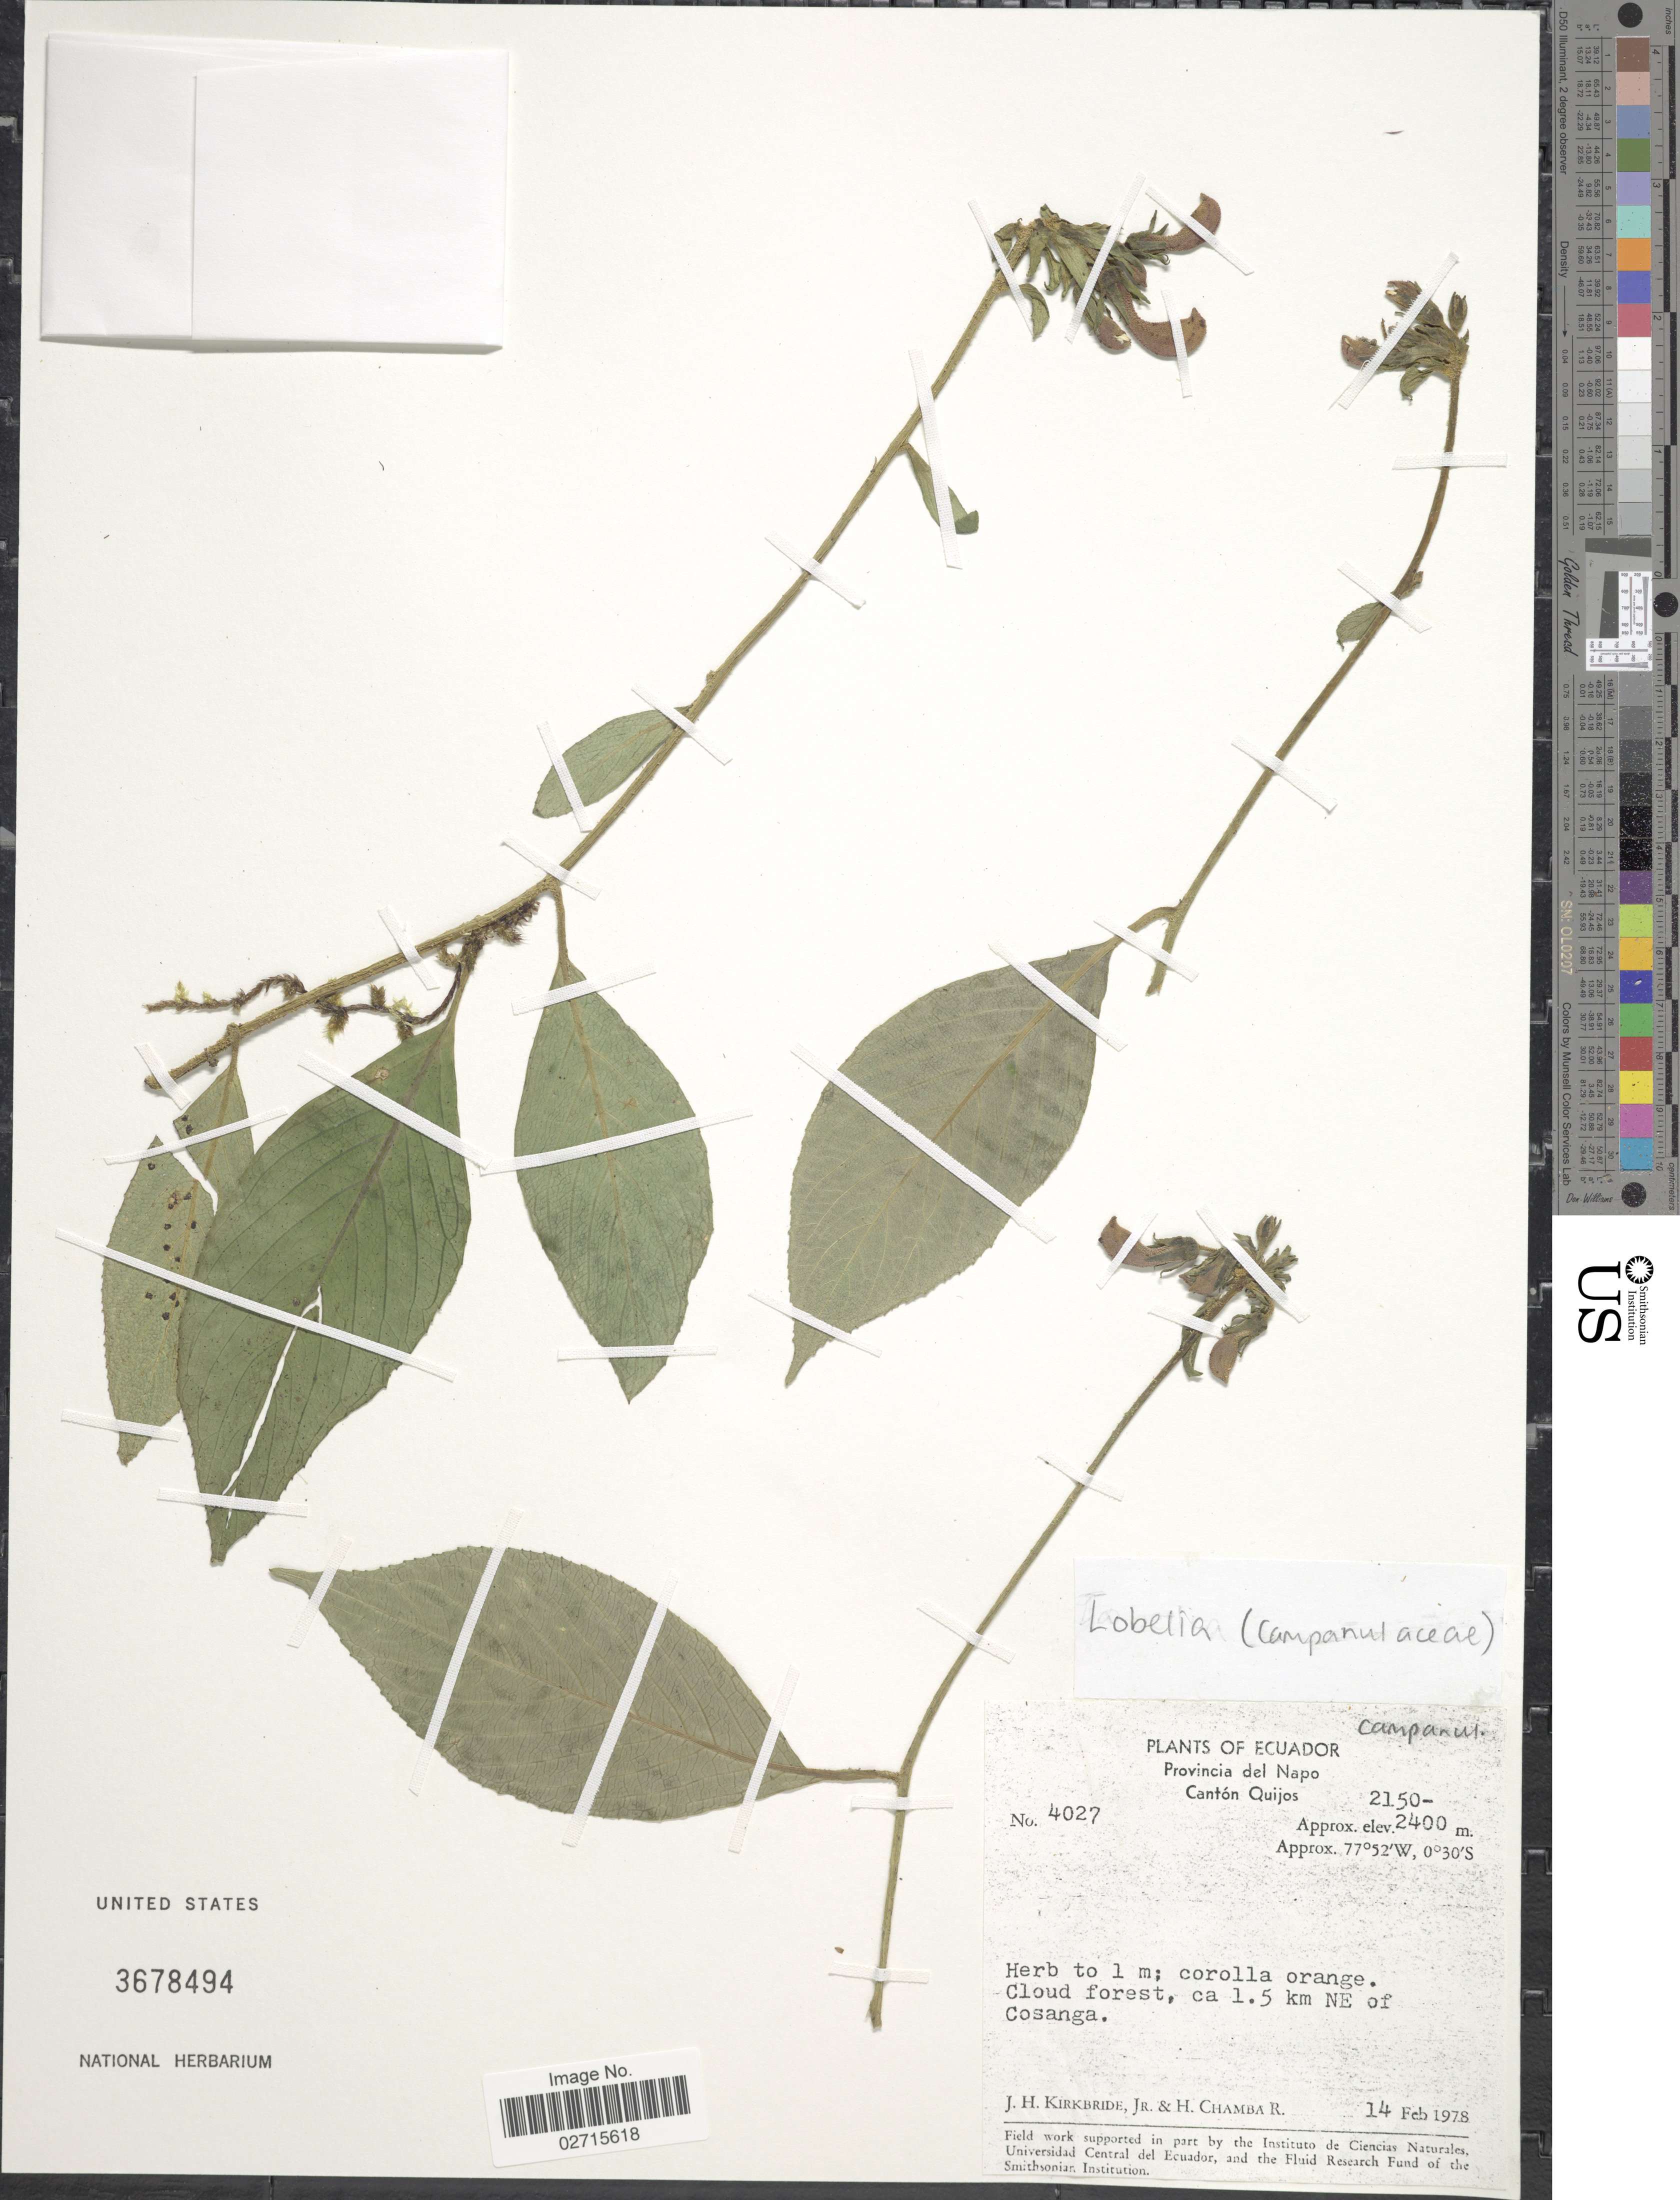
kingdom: Plantae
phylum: Tracheophyta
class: Magnoliopsida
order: Asterales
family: Campanulaceae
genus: Lobelia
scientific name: Lobelia sp.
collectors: J. H. Kirkbride & H. Chamba R.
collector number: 4027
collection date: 1978-02-14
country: Ecuador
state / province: Napo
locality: Canton Quijos, ca. 1.5 km NE of Cosanga.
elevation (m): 2400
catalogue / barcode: US 3678494